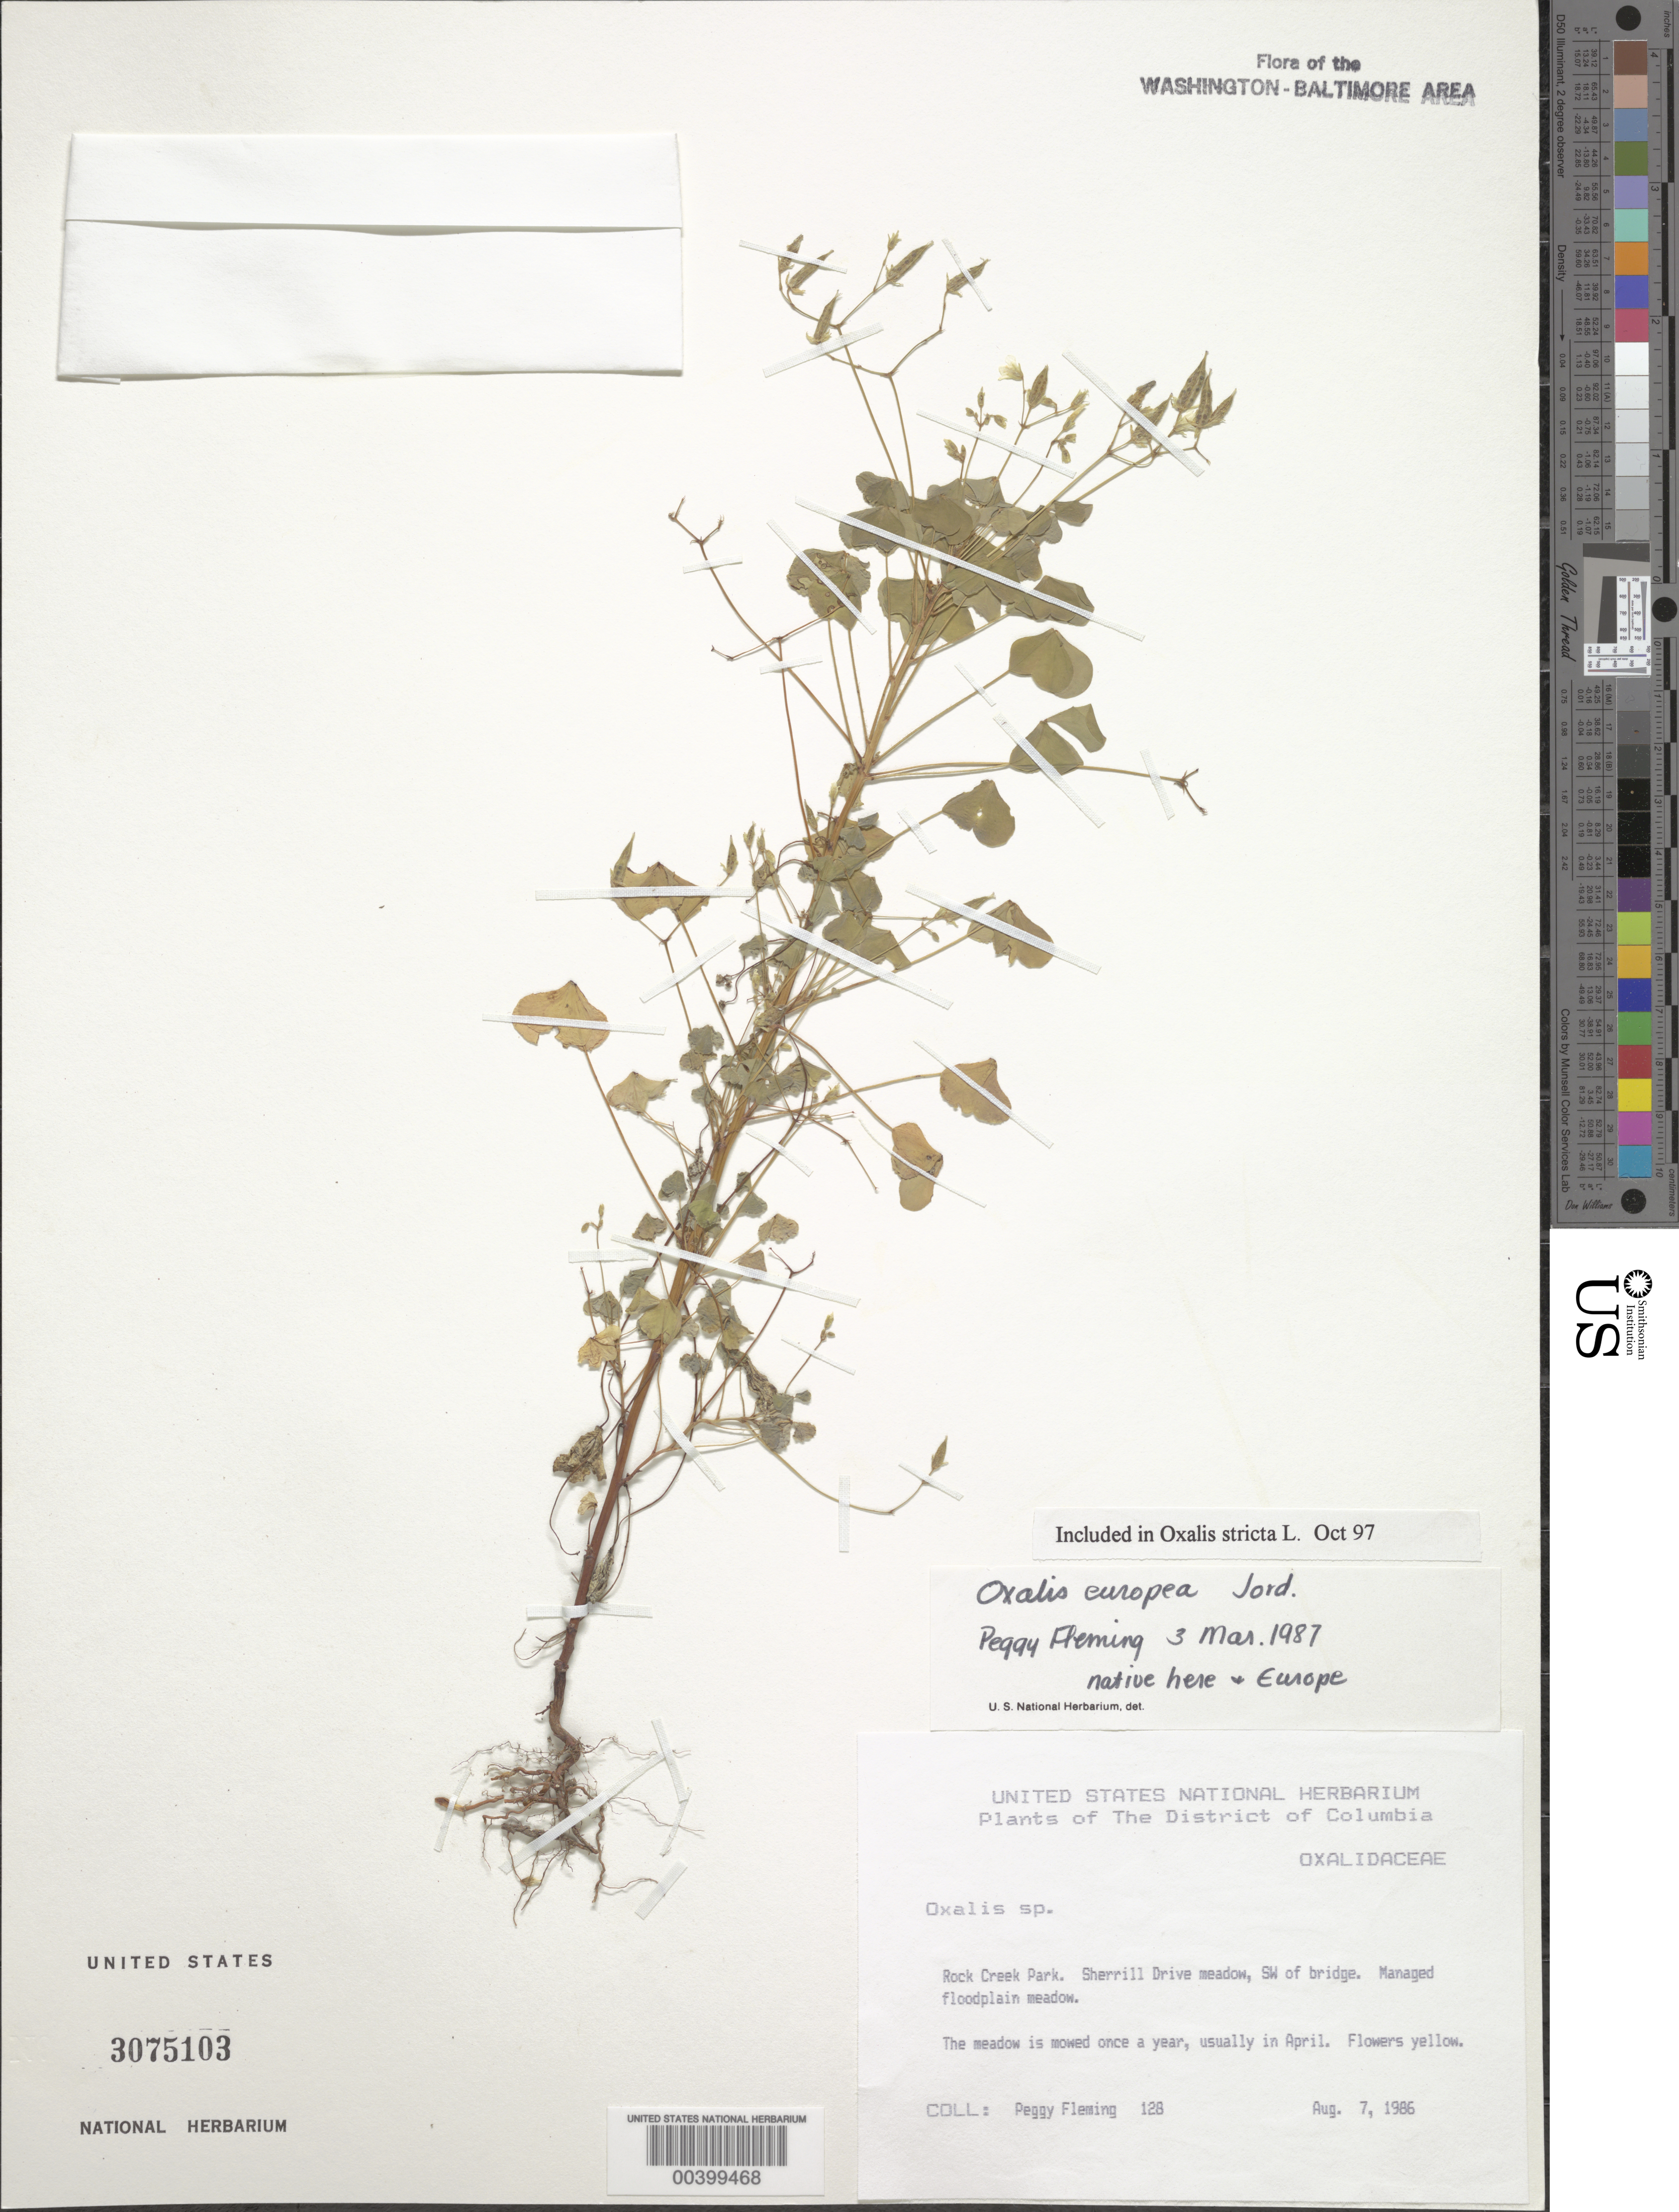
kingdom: Plantae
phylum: Tracheophyta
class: Magnoliopsida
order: Oxalidales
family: Oxalidaceae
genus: Oxalis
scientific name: Oxalis stricta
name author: L.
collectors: P. Fleming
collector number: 128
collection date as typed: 07 Aug 1986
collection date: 1986-08-07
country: United States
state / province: District of Columbia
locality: Rock Creek Park, Sherrill Dr Rock Creek Park and Vicinity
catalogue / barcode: US 3075103